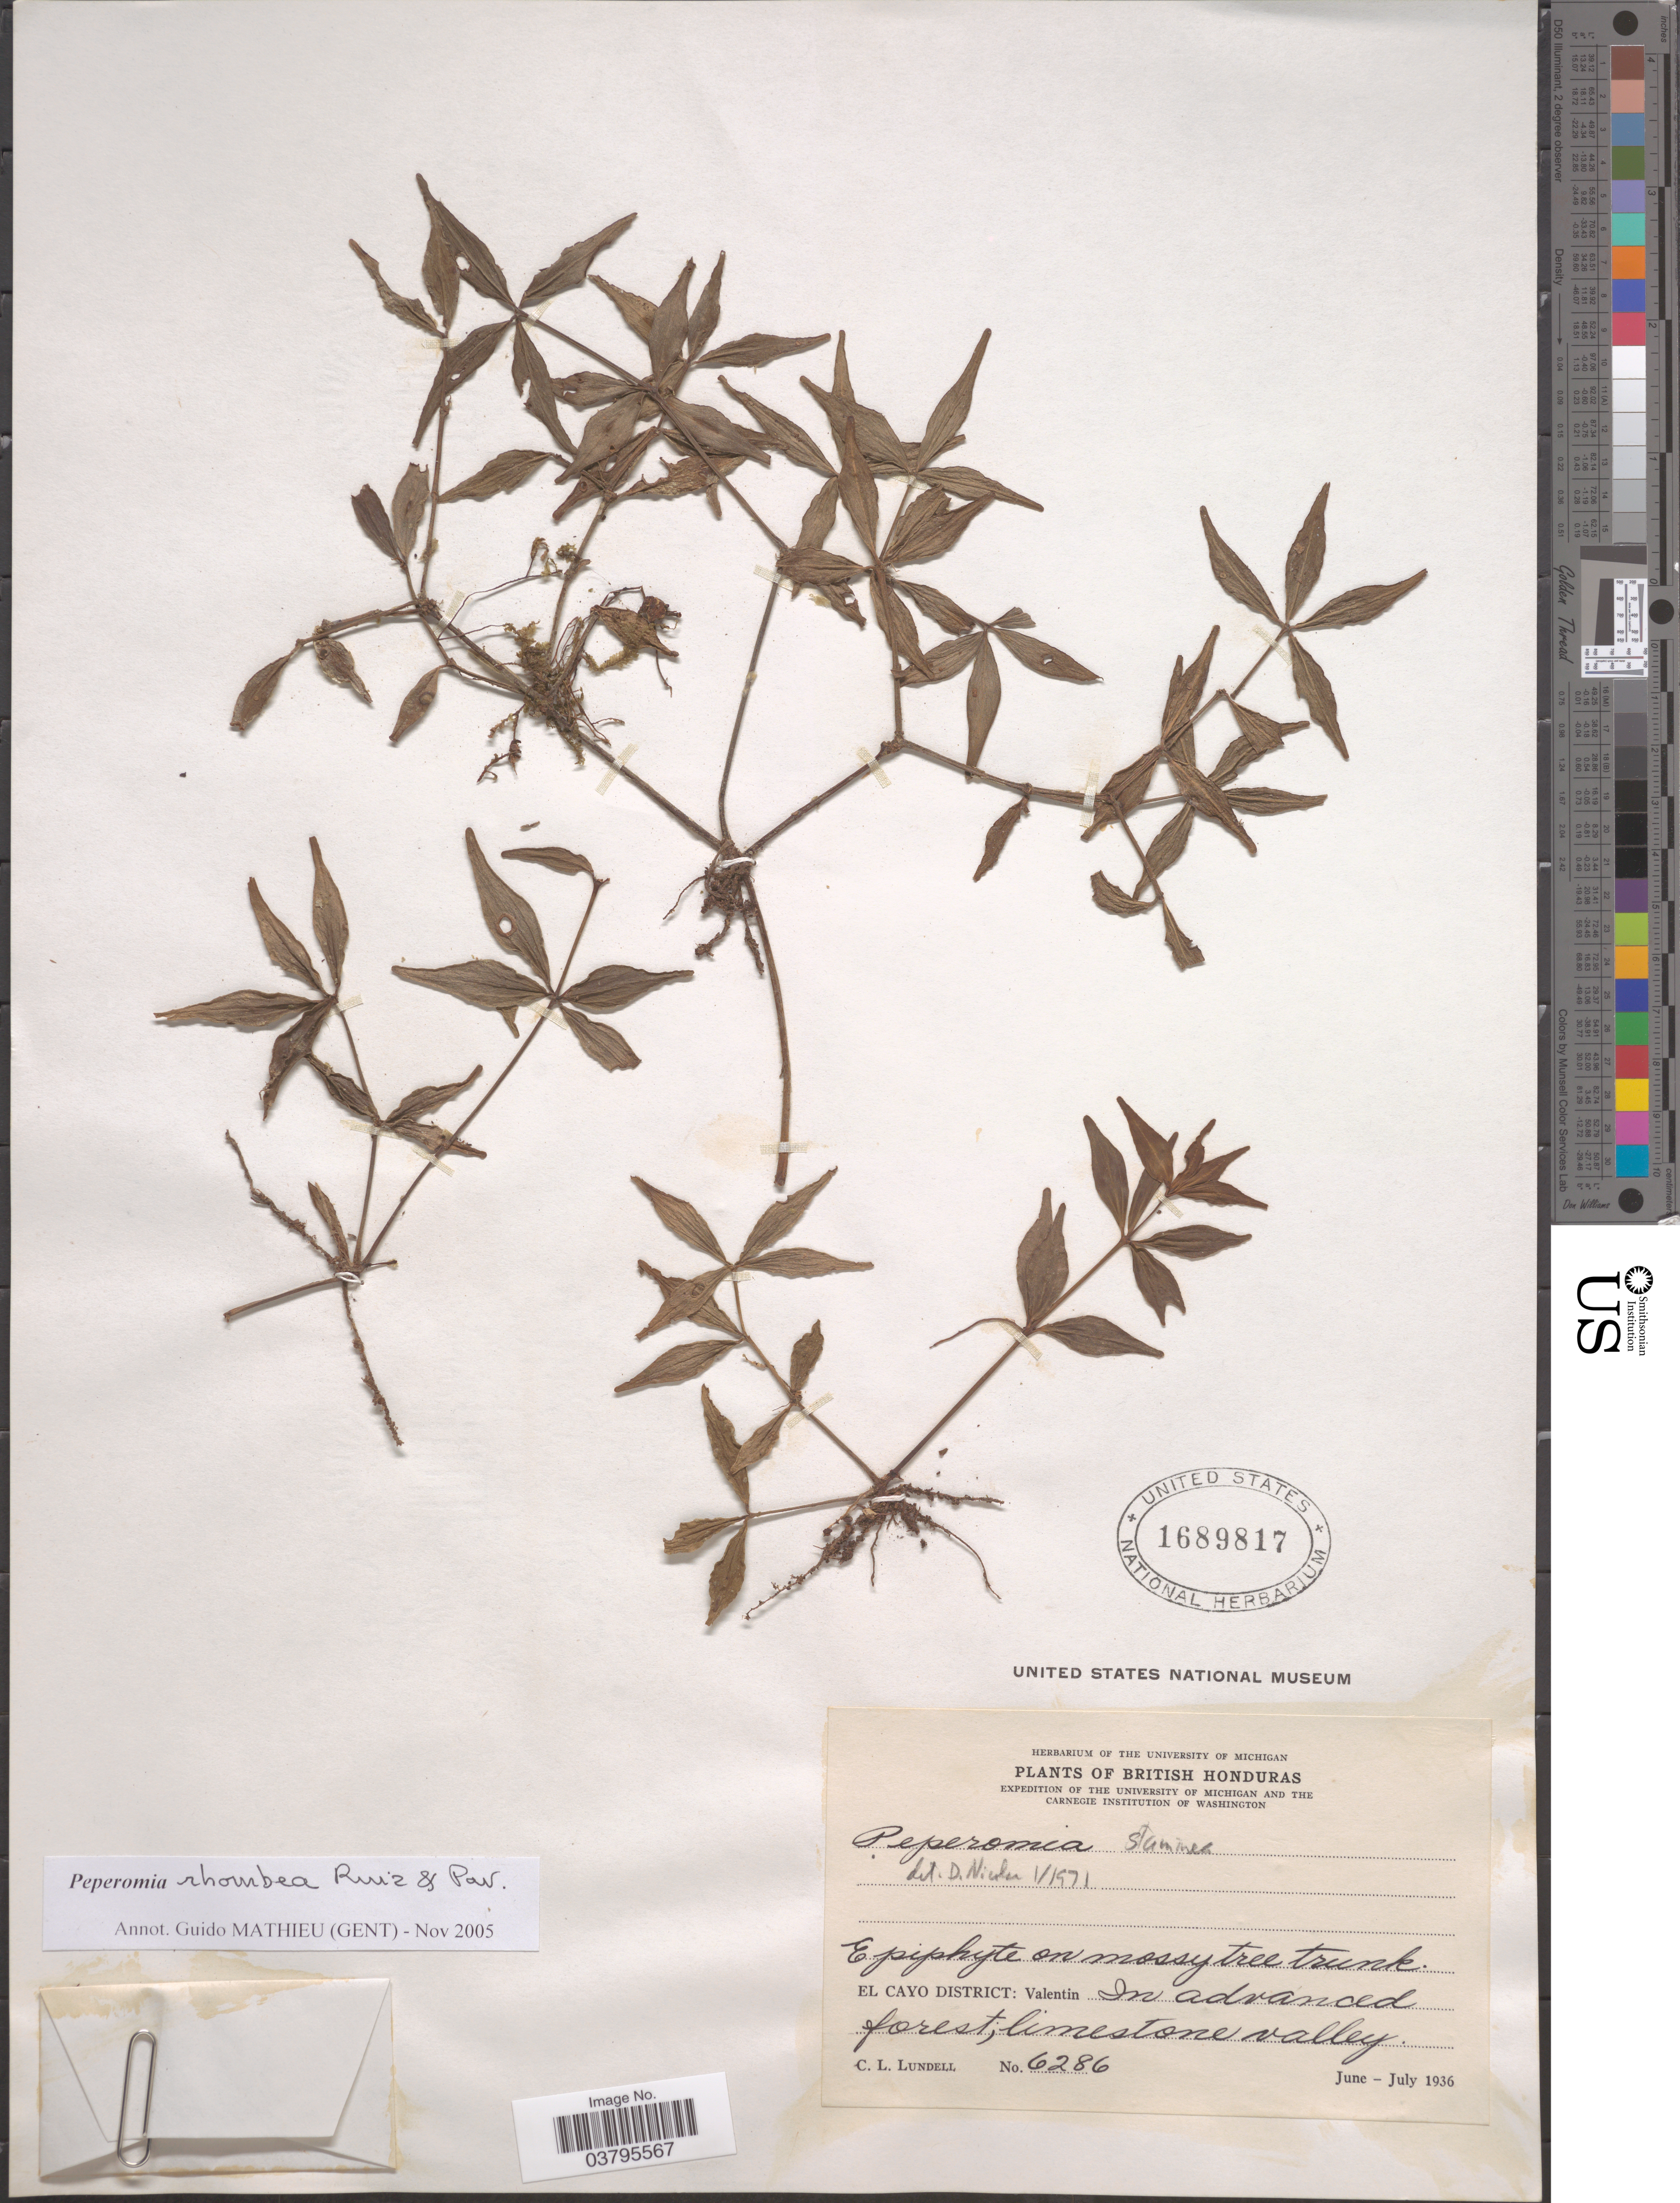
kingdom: Plantae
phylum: Tracheophyta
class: Magnoliopsida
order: Piperales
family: Piperaceae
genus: Peperomia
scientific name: Peperomia rhombea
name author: Ruiz & Pav.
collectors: C. L. Lundell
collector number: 6286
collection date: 1936-06/1936-07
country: Belize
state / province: Cayo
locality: British Honduras. El Cayo District: Valentin.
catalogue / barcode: US 1689817